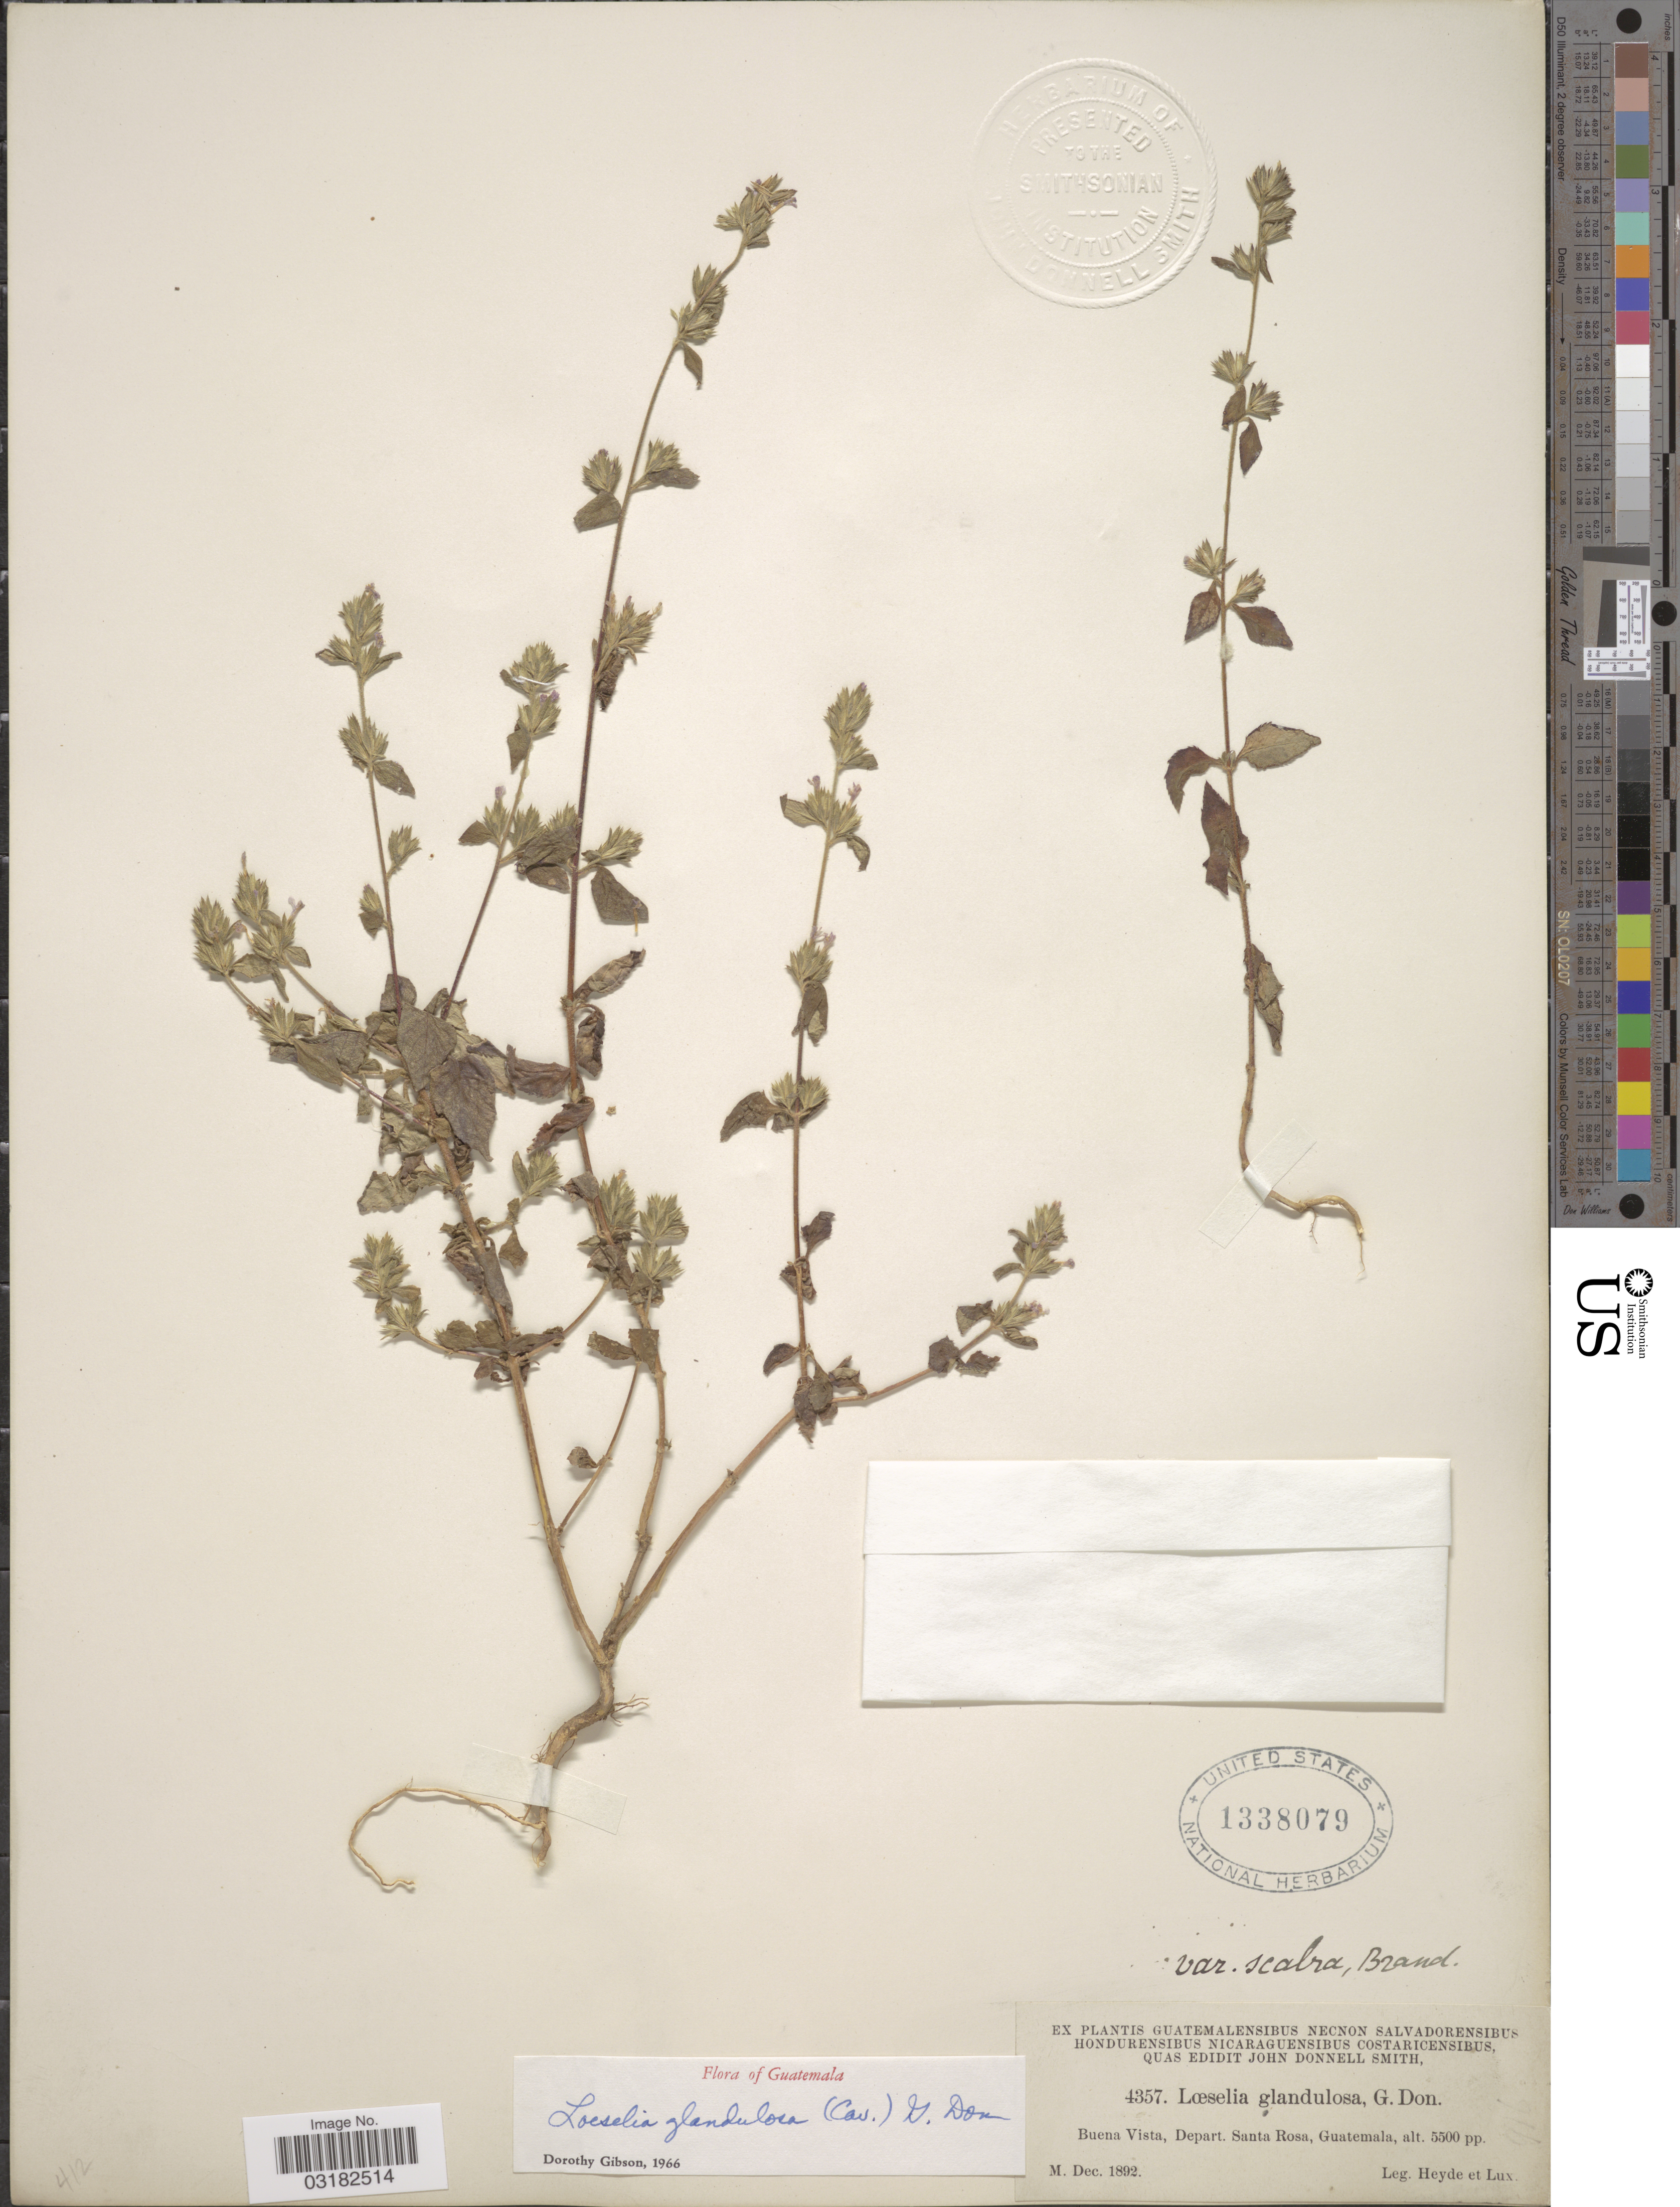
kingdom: Plantae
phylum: Tracheophyta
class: Magnoliopsida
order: Ericales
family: Polemoniaceae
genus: Loeselia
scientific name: Loeselia glandulosa subsp. conglomerata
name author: (Kunth) Brand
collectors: Heyde & Lux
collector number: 4357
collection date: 1892-12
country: Guatemala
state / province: Guatemala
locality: Buena Vista, Depart. Santa Rosa, Guatemala.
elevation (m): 1676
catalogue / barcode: US 1338079